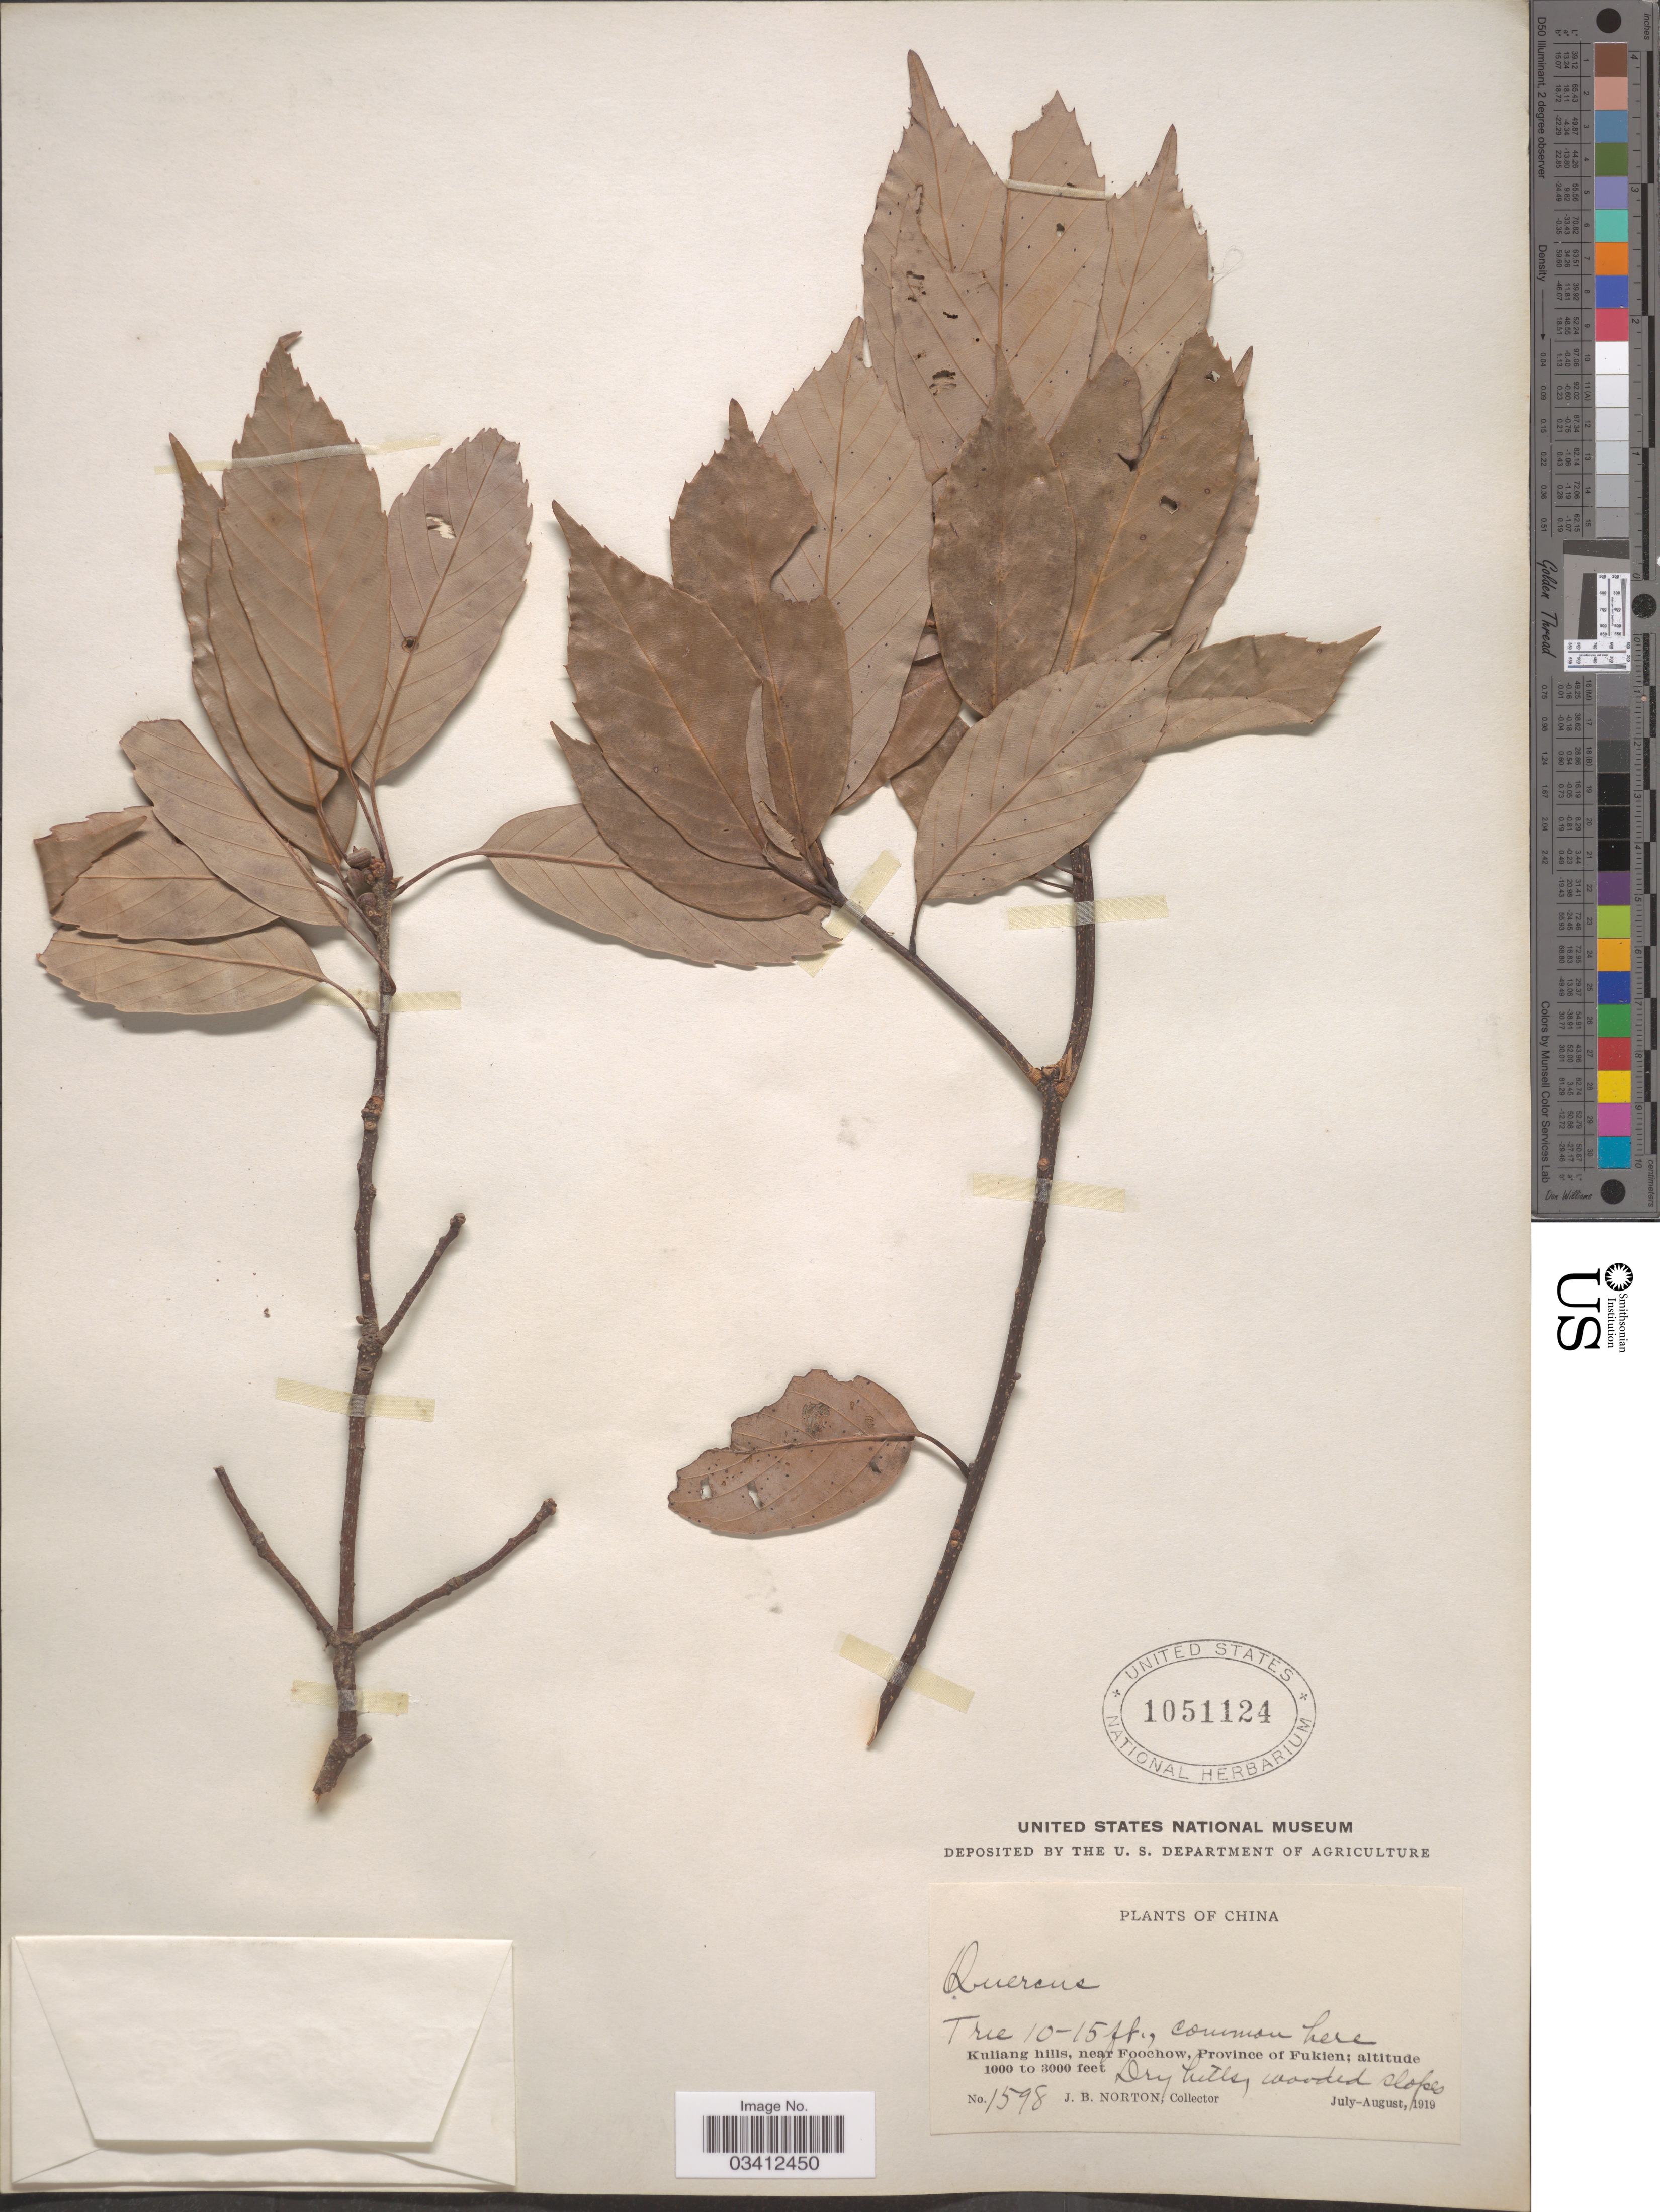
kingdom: Plantae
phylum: Tracheophyta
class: Magnoliopsida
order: Fagales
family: Fagaceae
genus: Quercus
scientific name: Quercus sp.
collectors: J. B. Norton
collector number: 1598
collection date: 1919-07/1919-08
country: China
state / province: Fujian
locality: Kuliang hills, near Foochow, Province of Fukien.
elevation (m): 305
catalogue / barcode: US 1051124